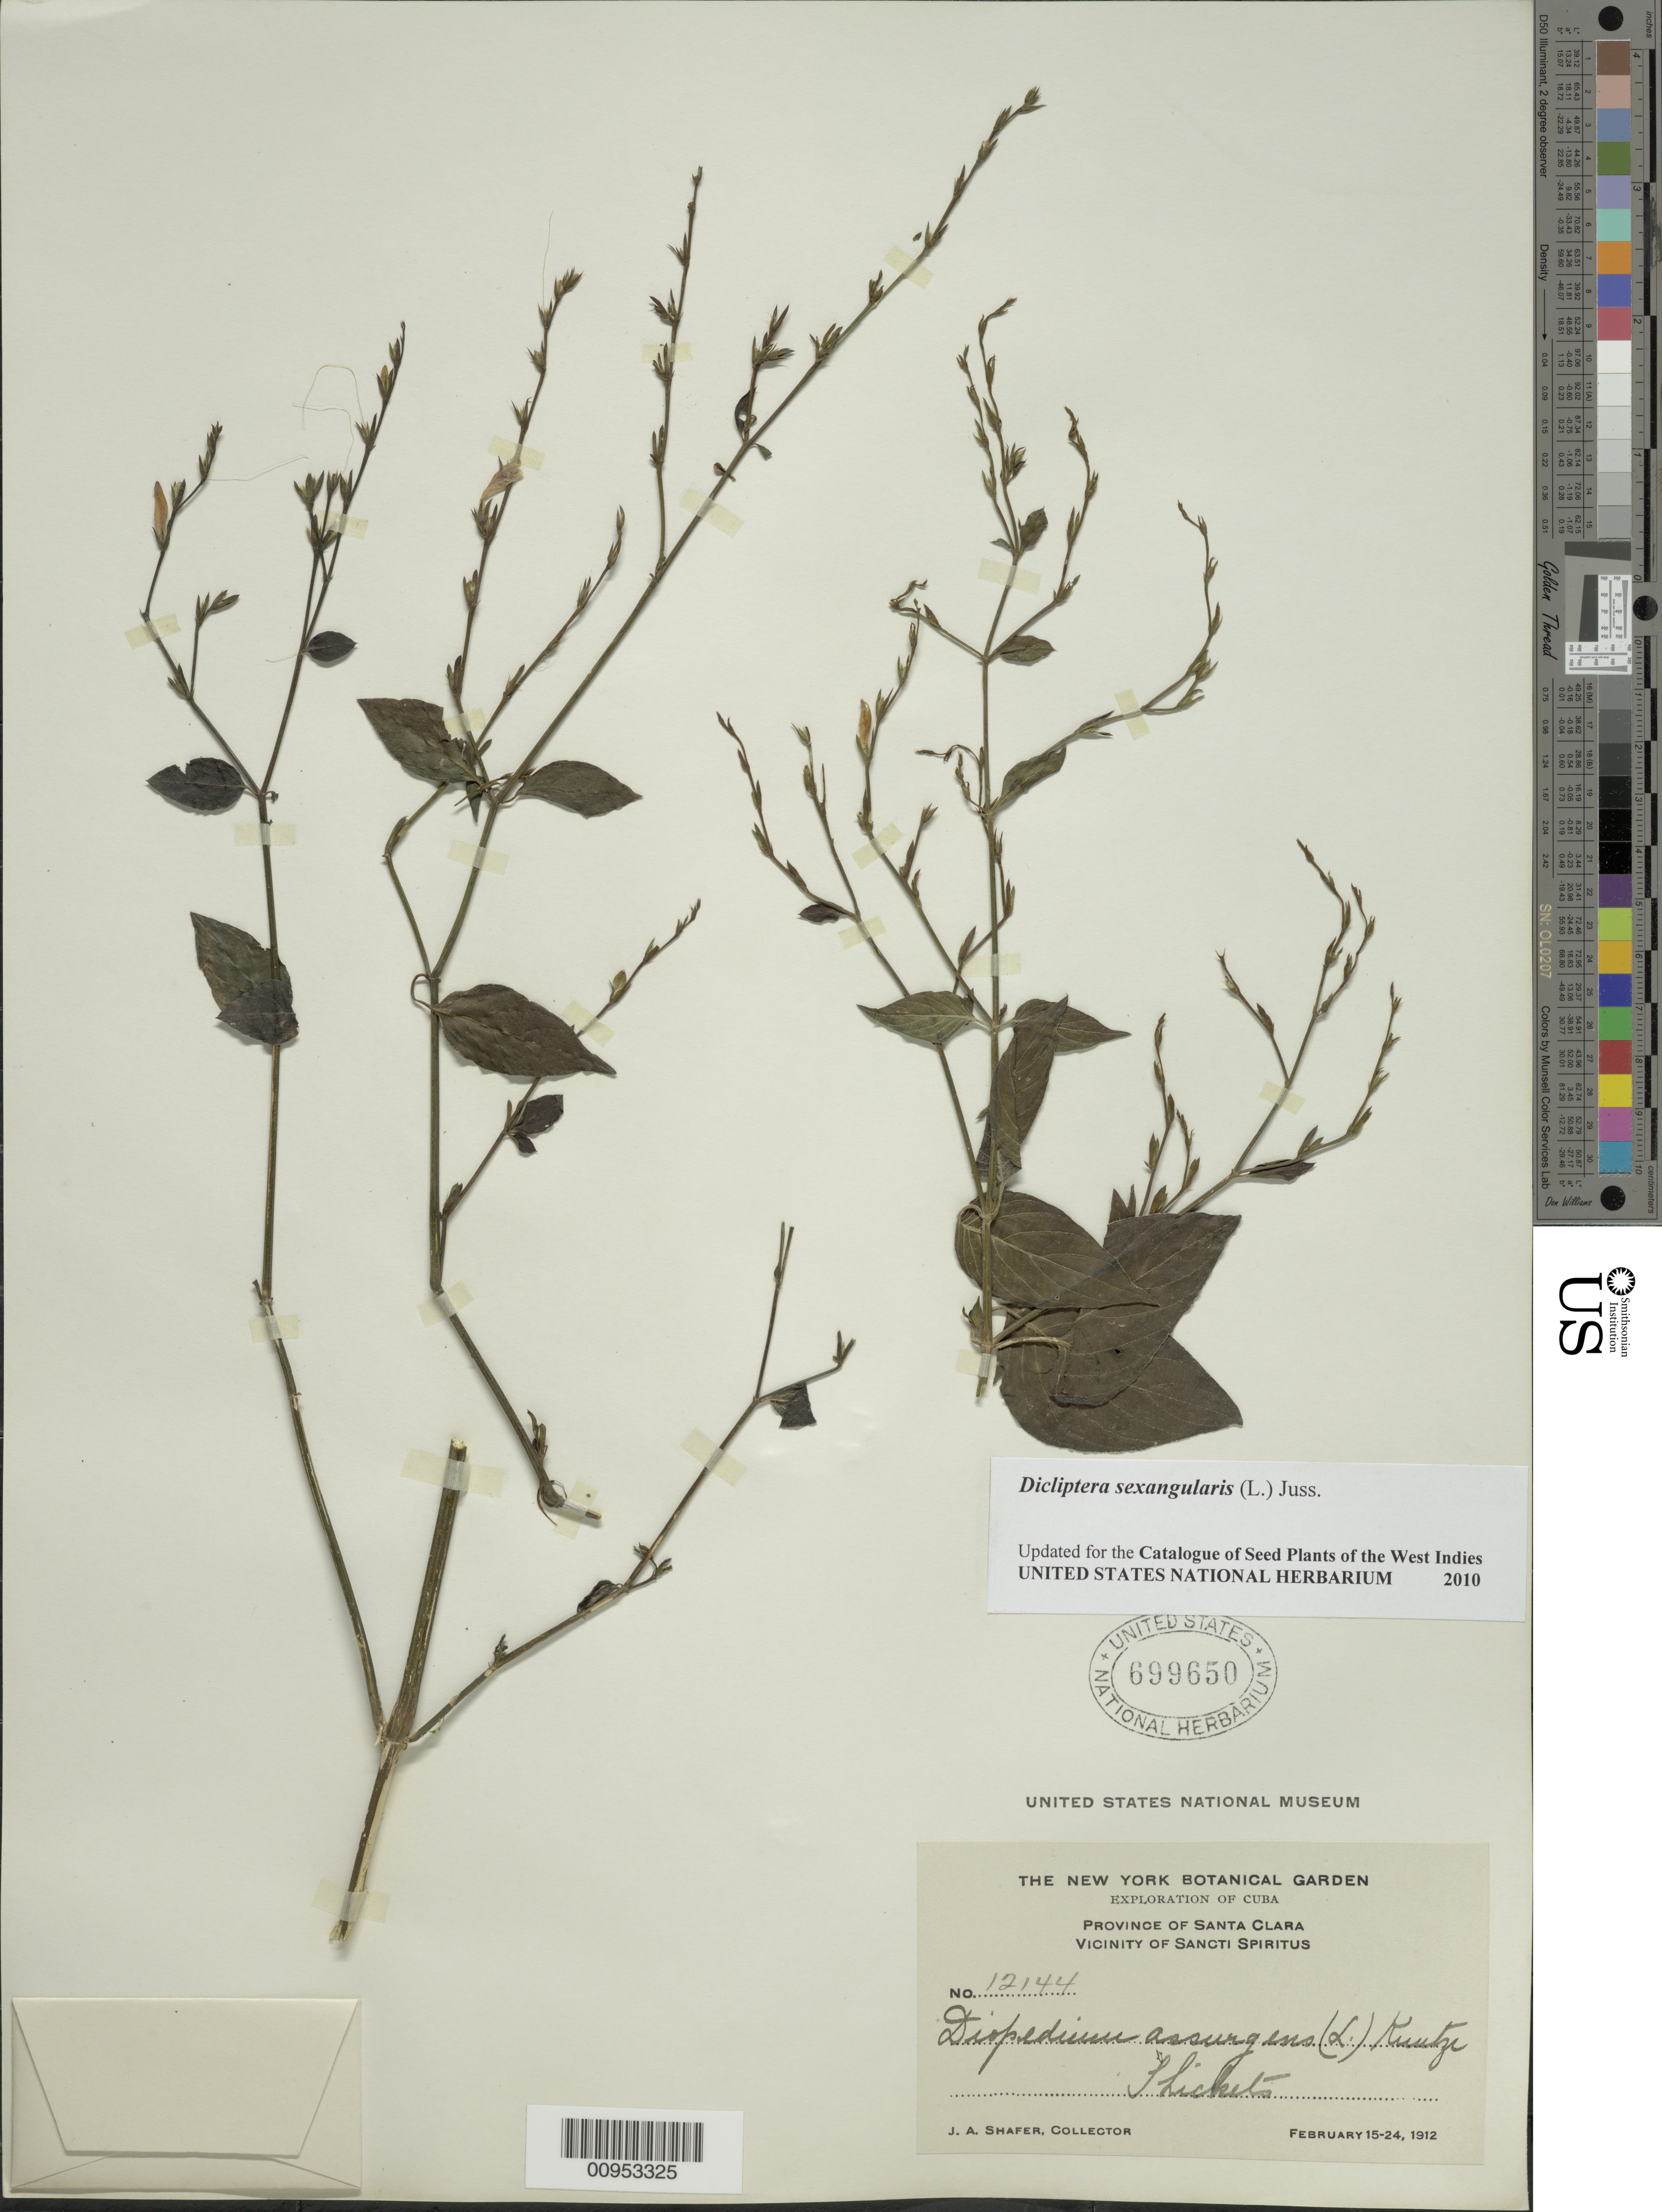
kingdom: Plantae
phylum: Tracheophyta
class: Magnoliopsida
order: Lamiales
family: Acanthaceae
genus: Dicliptera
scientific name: Dicliptera sexangularis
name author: (L.) Juss.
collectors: J. A. Shafer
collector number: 12144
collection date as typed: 15 Feb 1912 to 24 Feb 1912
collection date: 1912-02-15/1912-02-24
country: Cuba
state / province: Santa Clara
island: Cuba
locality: Vicinity of Sancti Spiritus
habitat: Thickets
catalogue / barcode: US 699650